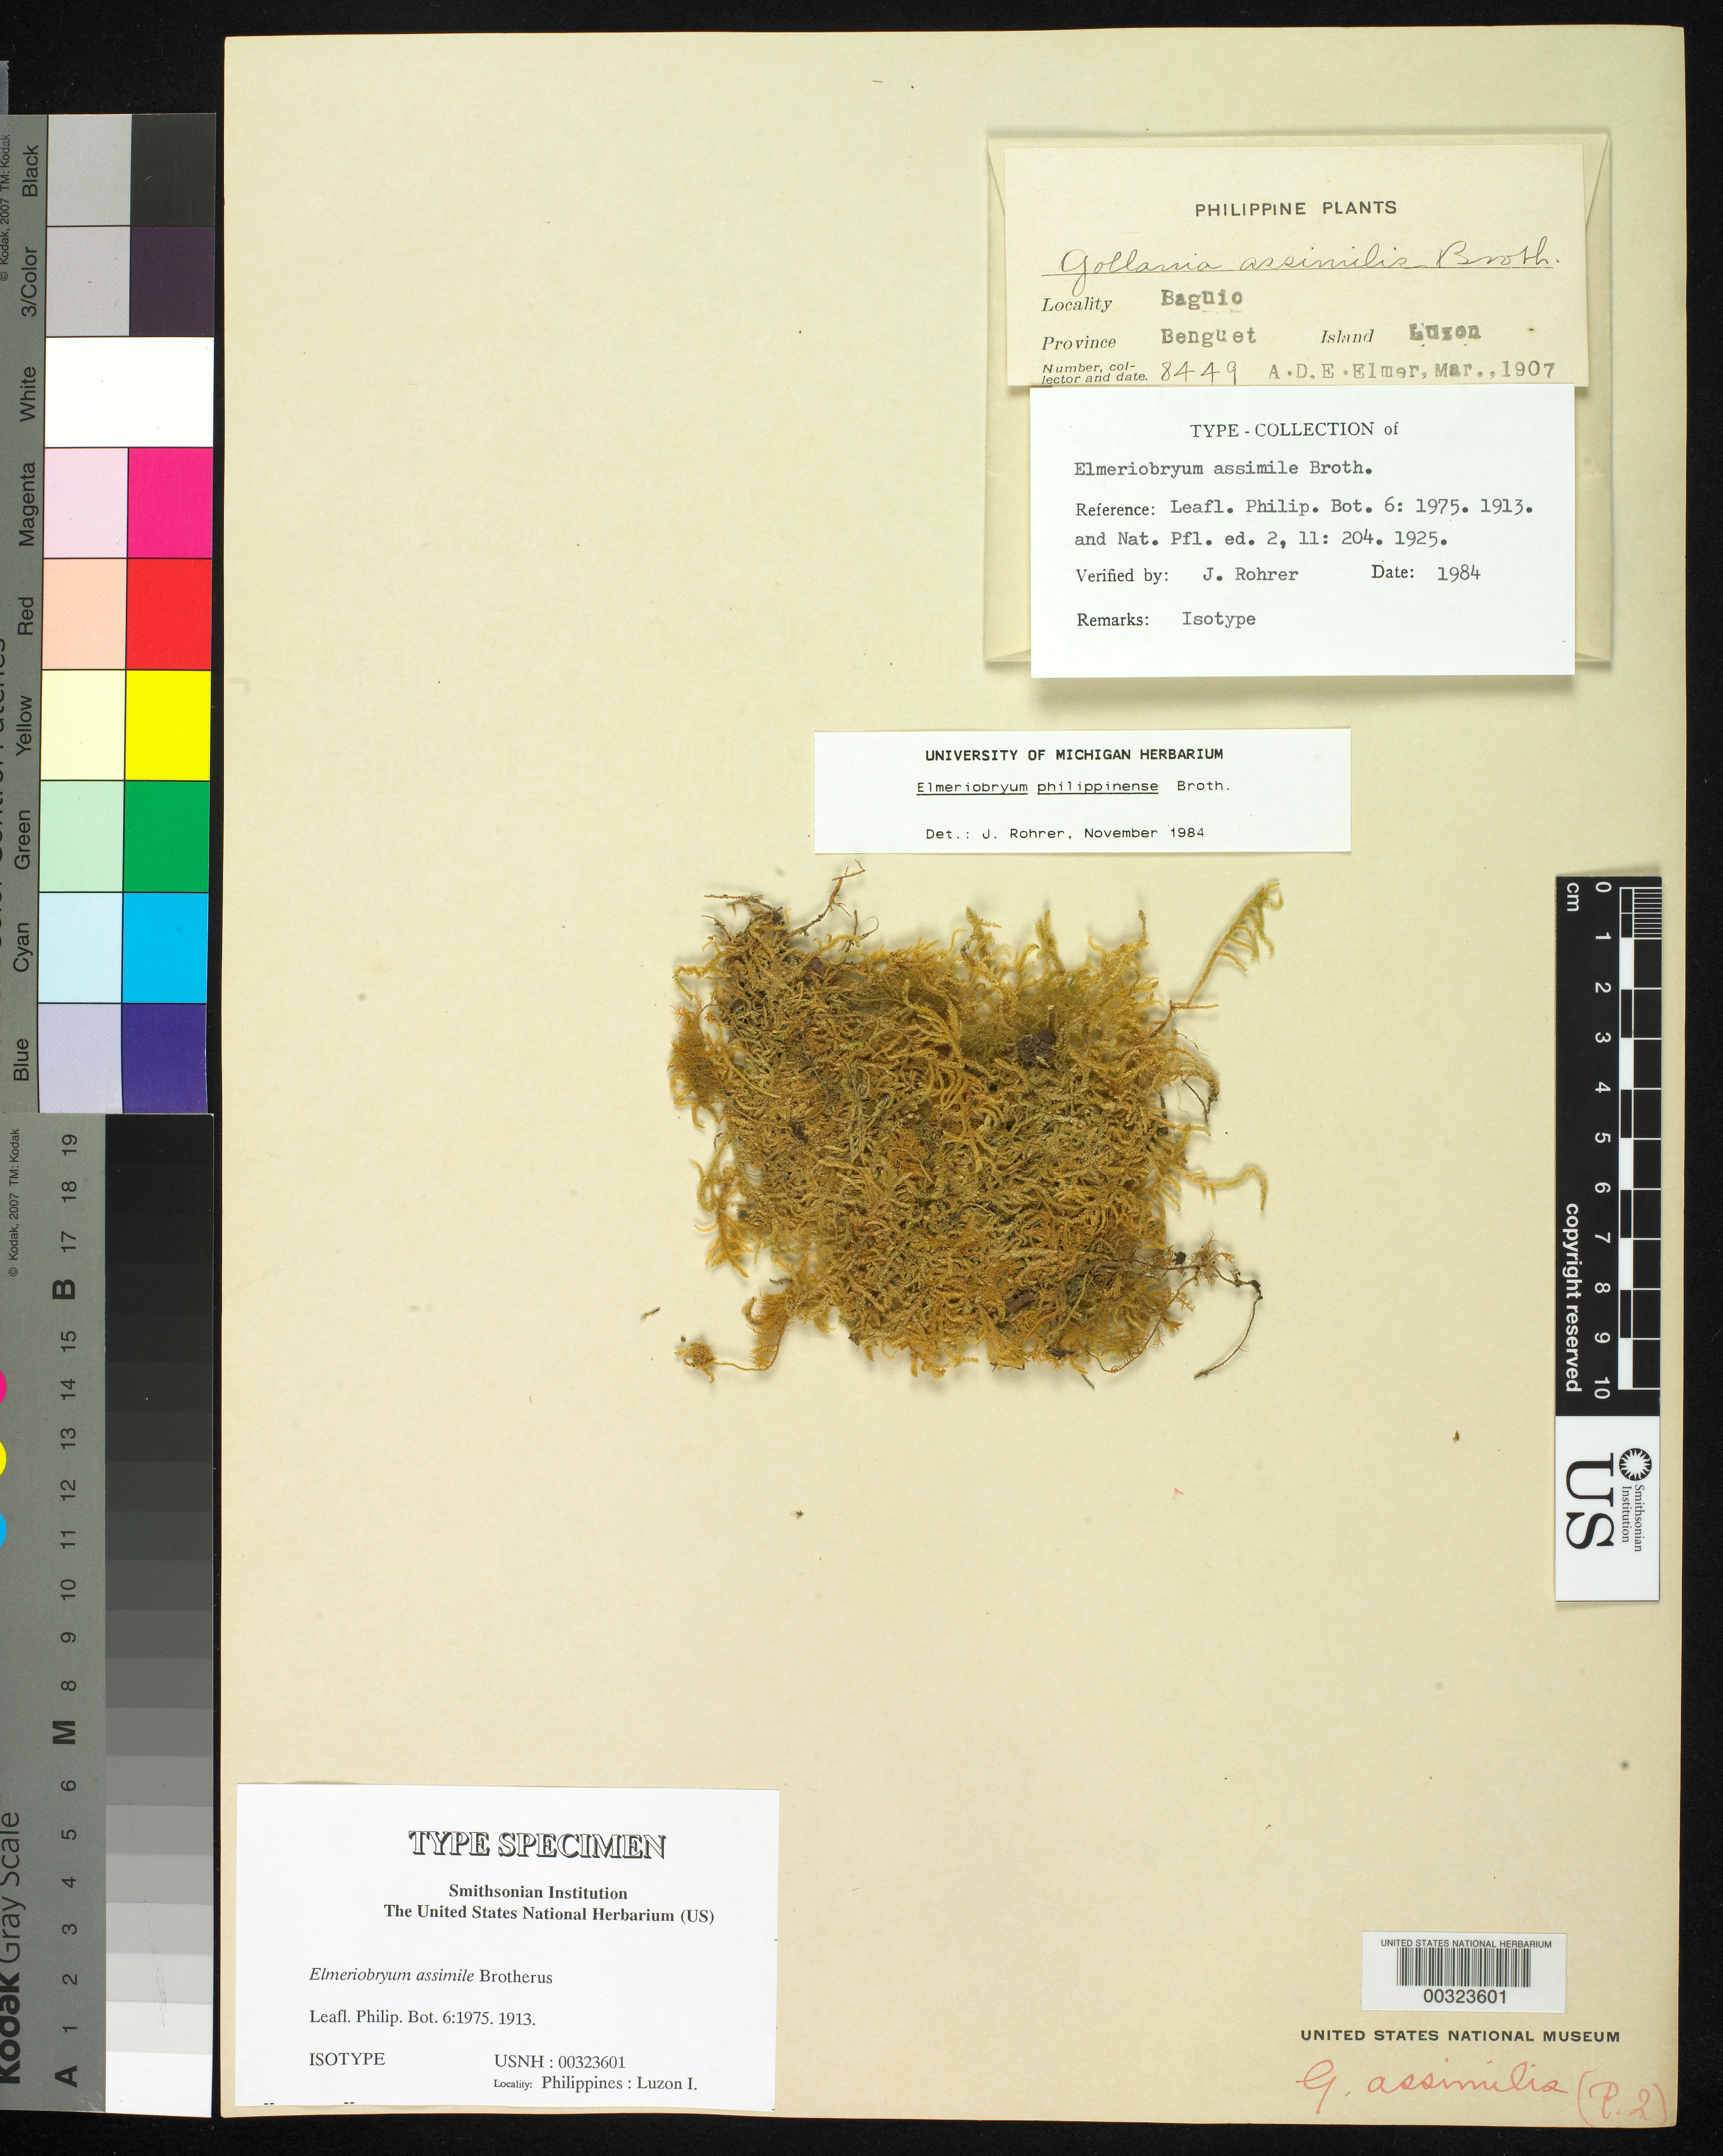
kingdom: Plantae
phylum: Bryophyta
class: Bryopsida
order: Hypnales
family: Hypnaceae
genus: Elmeriobryum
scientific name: Elmeriobryum assimile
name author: Broth.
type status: Isotype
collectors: A. D. E. Elmer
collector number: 8449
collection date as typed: Mar 1907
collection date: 1907-03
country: Philippines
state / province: Cordillera (Administrative Region)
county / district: Benguet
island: Luzon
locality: Baguio.